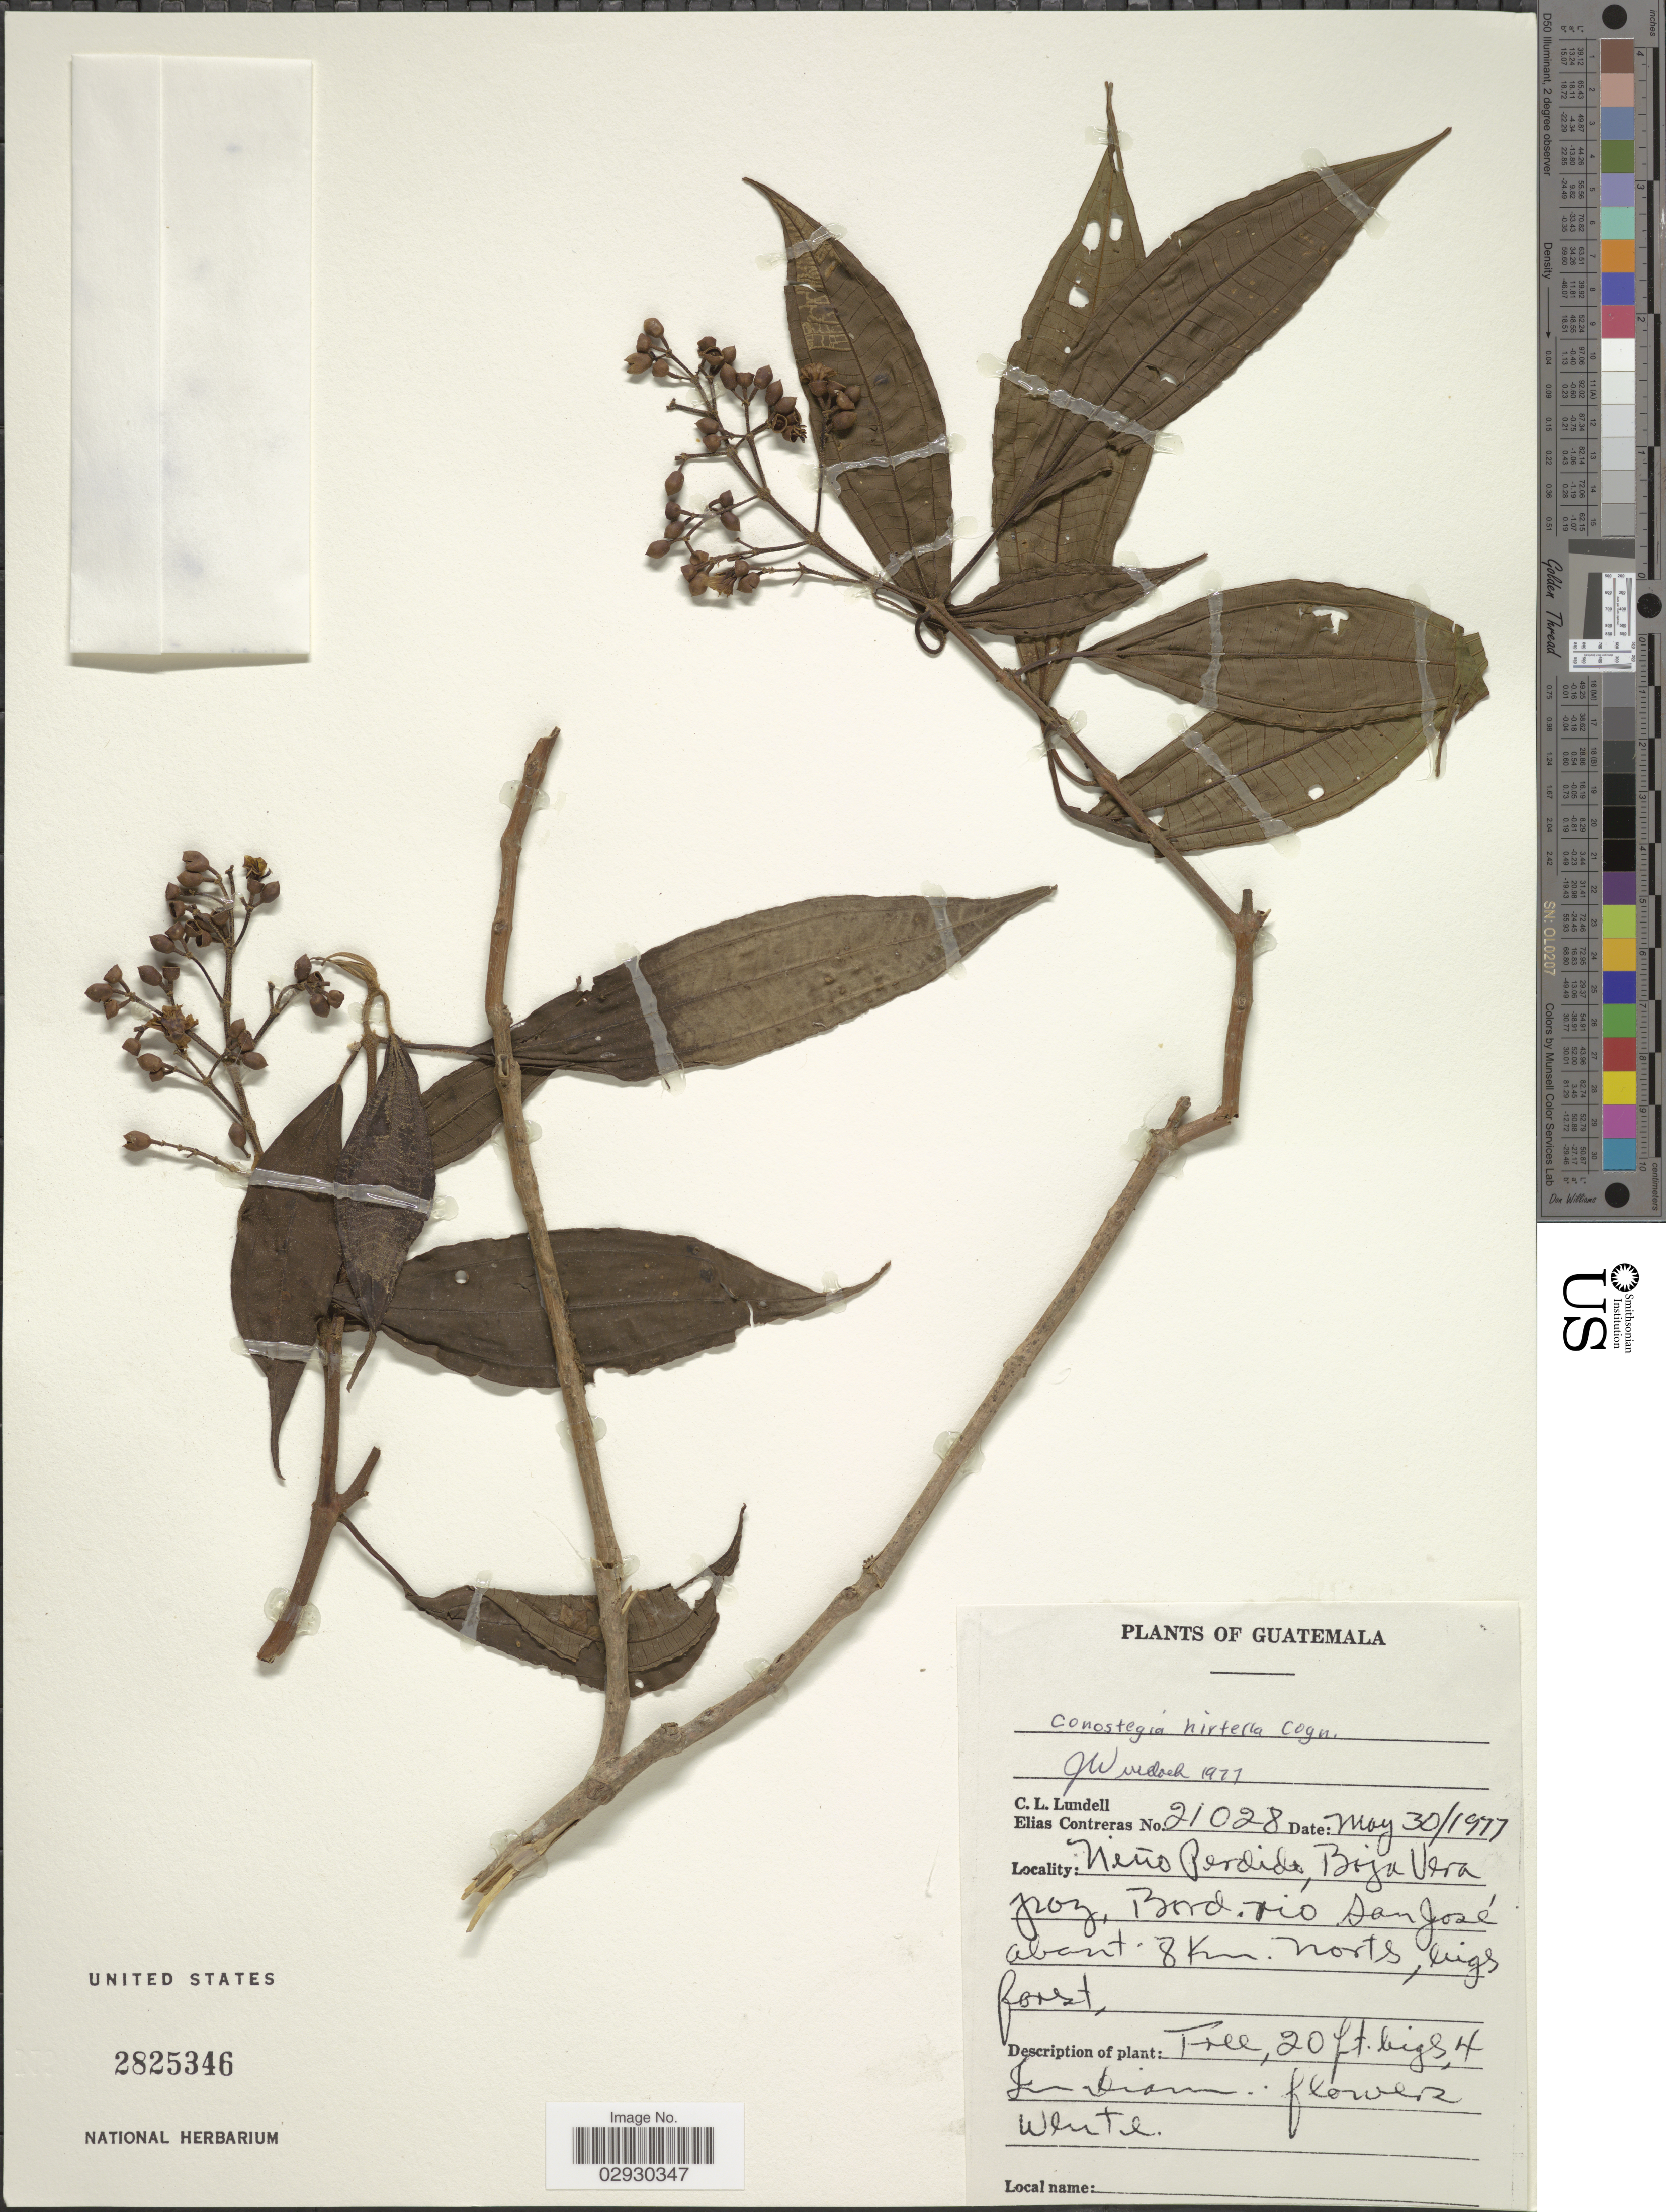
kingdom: Plantae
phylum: Tracheophyta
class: Magnoliopsida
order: Myrtales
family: Melastomataceae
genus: Conostegia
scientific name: Conostegia hirtella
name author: Cogn. in Donn. Sm.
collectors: C. L. Lundell & E. Contreras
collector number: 21028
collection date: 1977-05-30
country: Guatemala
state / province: Baja Verapaz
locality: Niño Perdido, Baja Verapaz, Bord rio San José, about. 8 Km. north, bigs forest.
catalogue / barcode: US 2825346